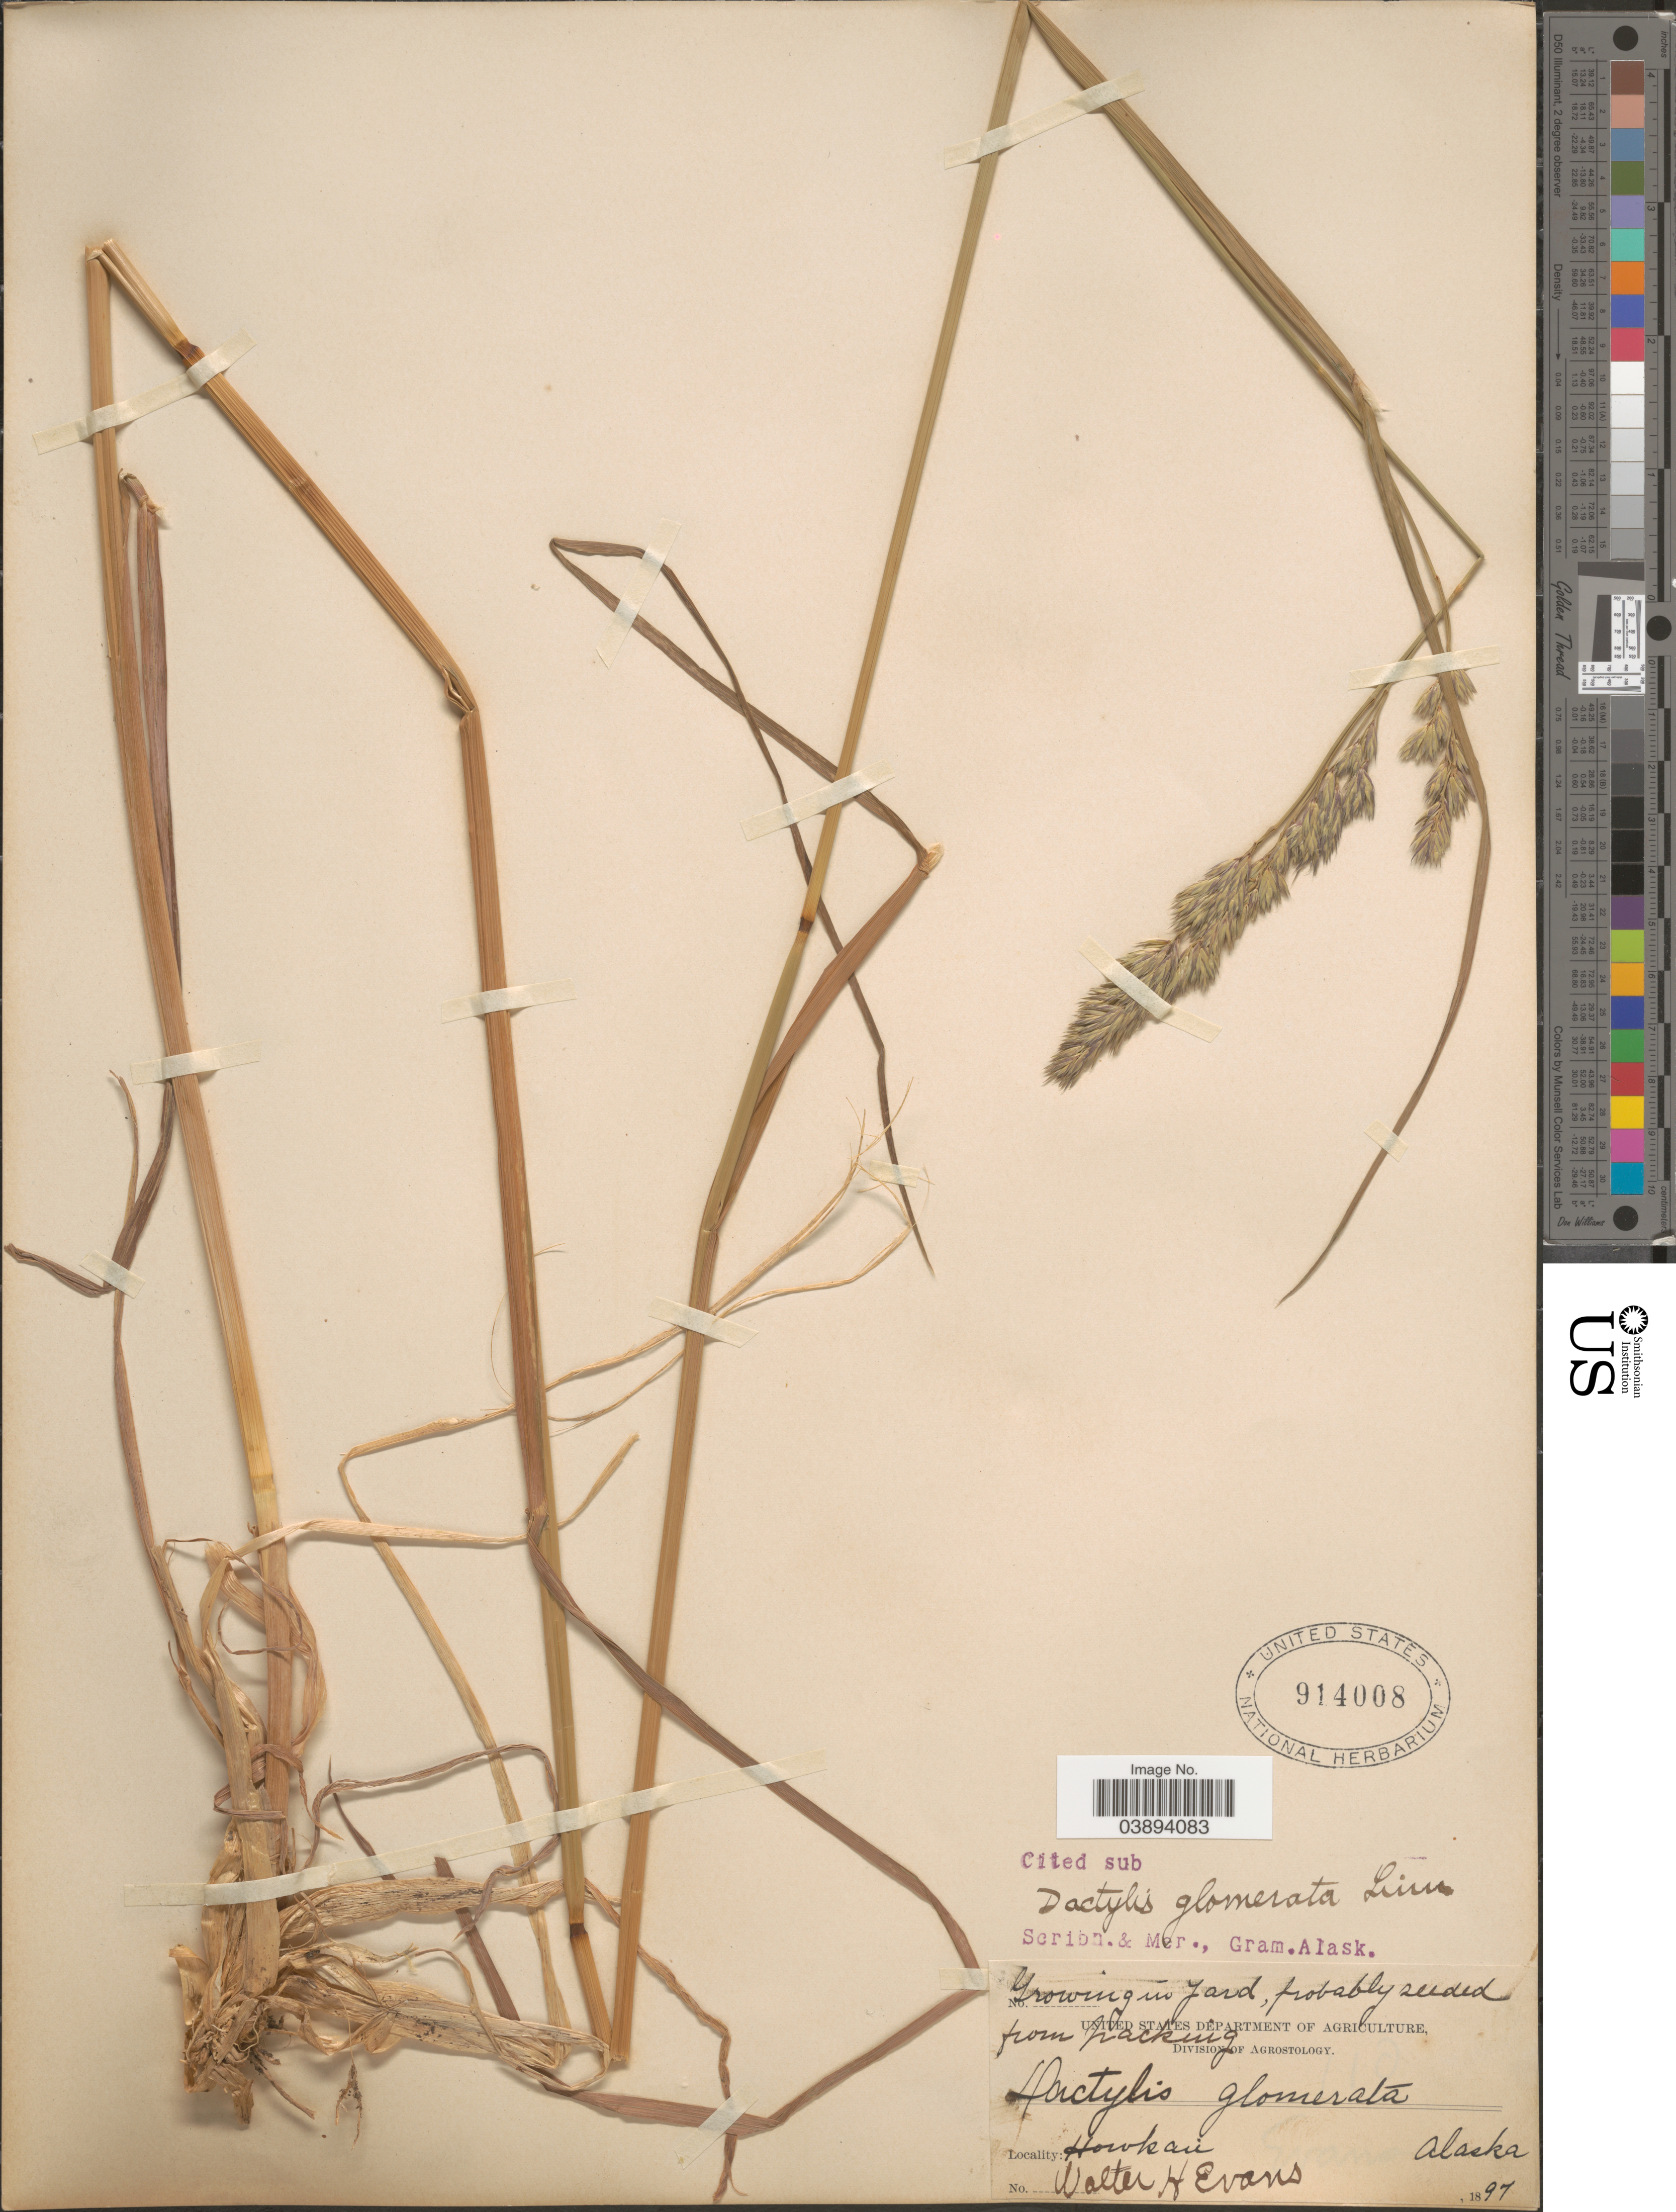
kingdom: Plantae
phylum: Tracheophyta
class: Liliopsida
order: Poales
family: Poaceae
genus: Dactylis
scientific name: Dactylis glomerata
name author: L.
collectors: W. H. Evans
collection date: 1897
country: United States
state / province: Alaska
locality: Howkan.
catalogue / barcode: US 914008